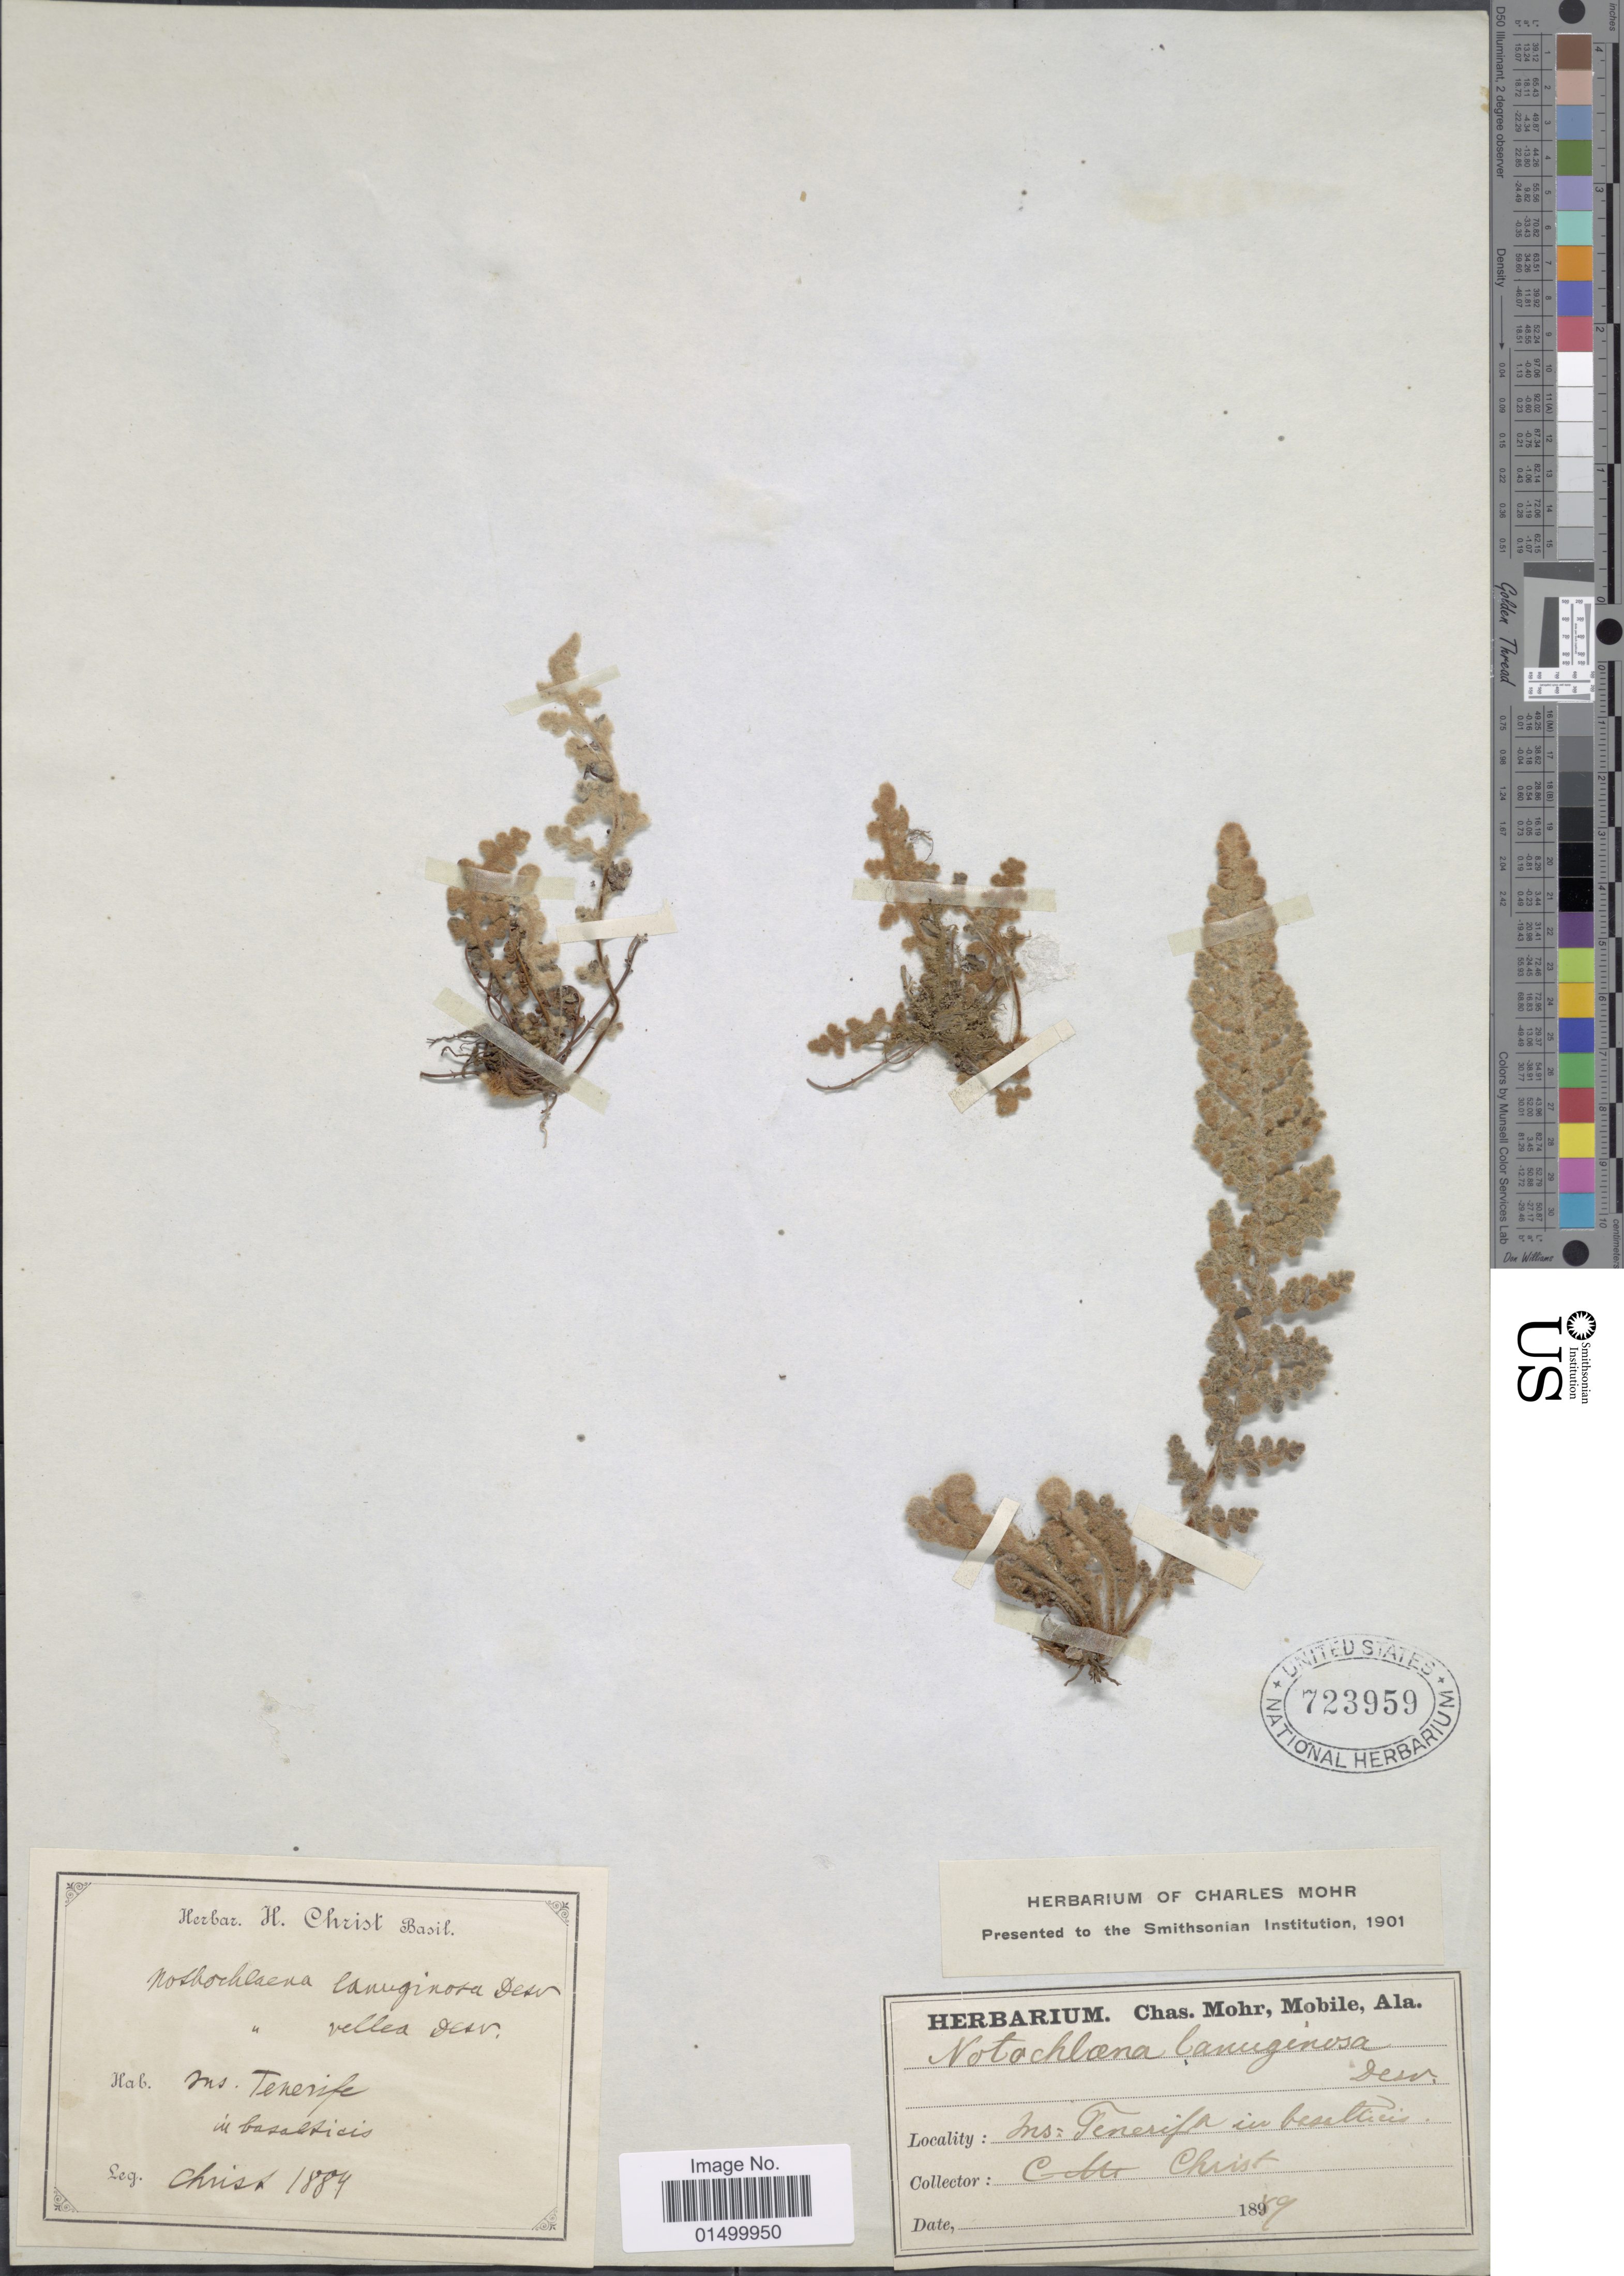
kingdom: Plantae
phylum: Tracheophyta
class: Polypodiopsida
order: Polypodiales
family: Pteridaceae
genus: Cheilanthes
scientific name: Cheilanthes lanuginosa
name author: Nutt.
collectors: H. Christ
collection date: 1884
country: Spain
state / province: Canarias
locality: Ins. Tenerife, in basalticis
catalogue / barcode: US 723959